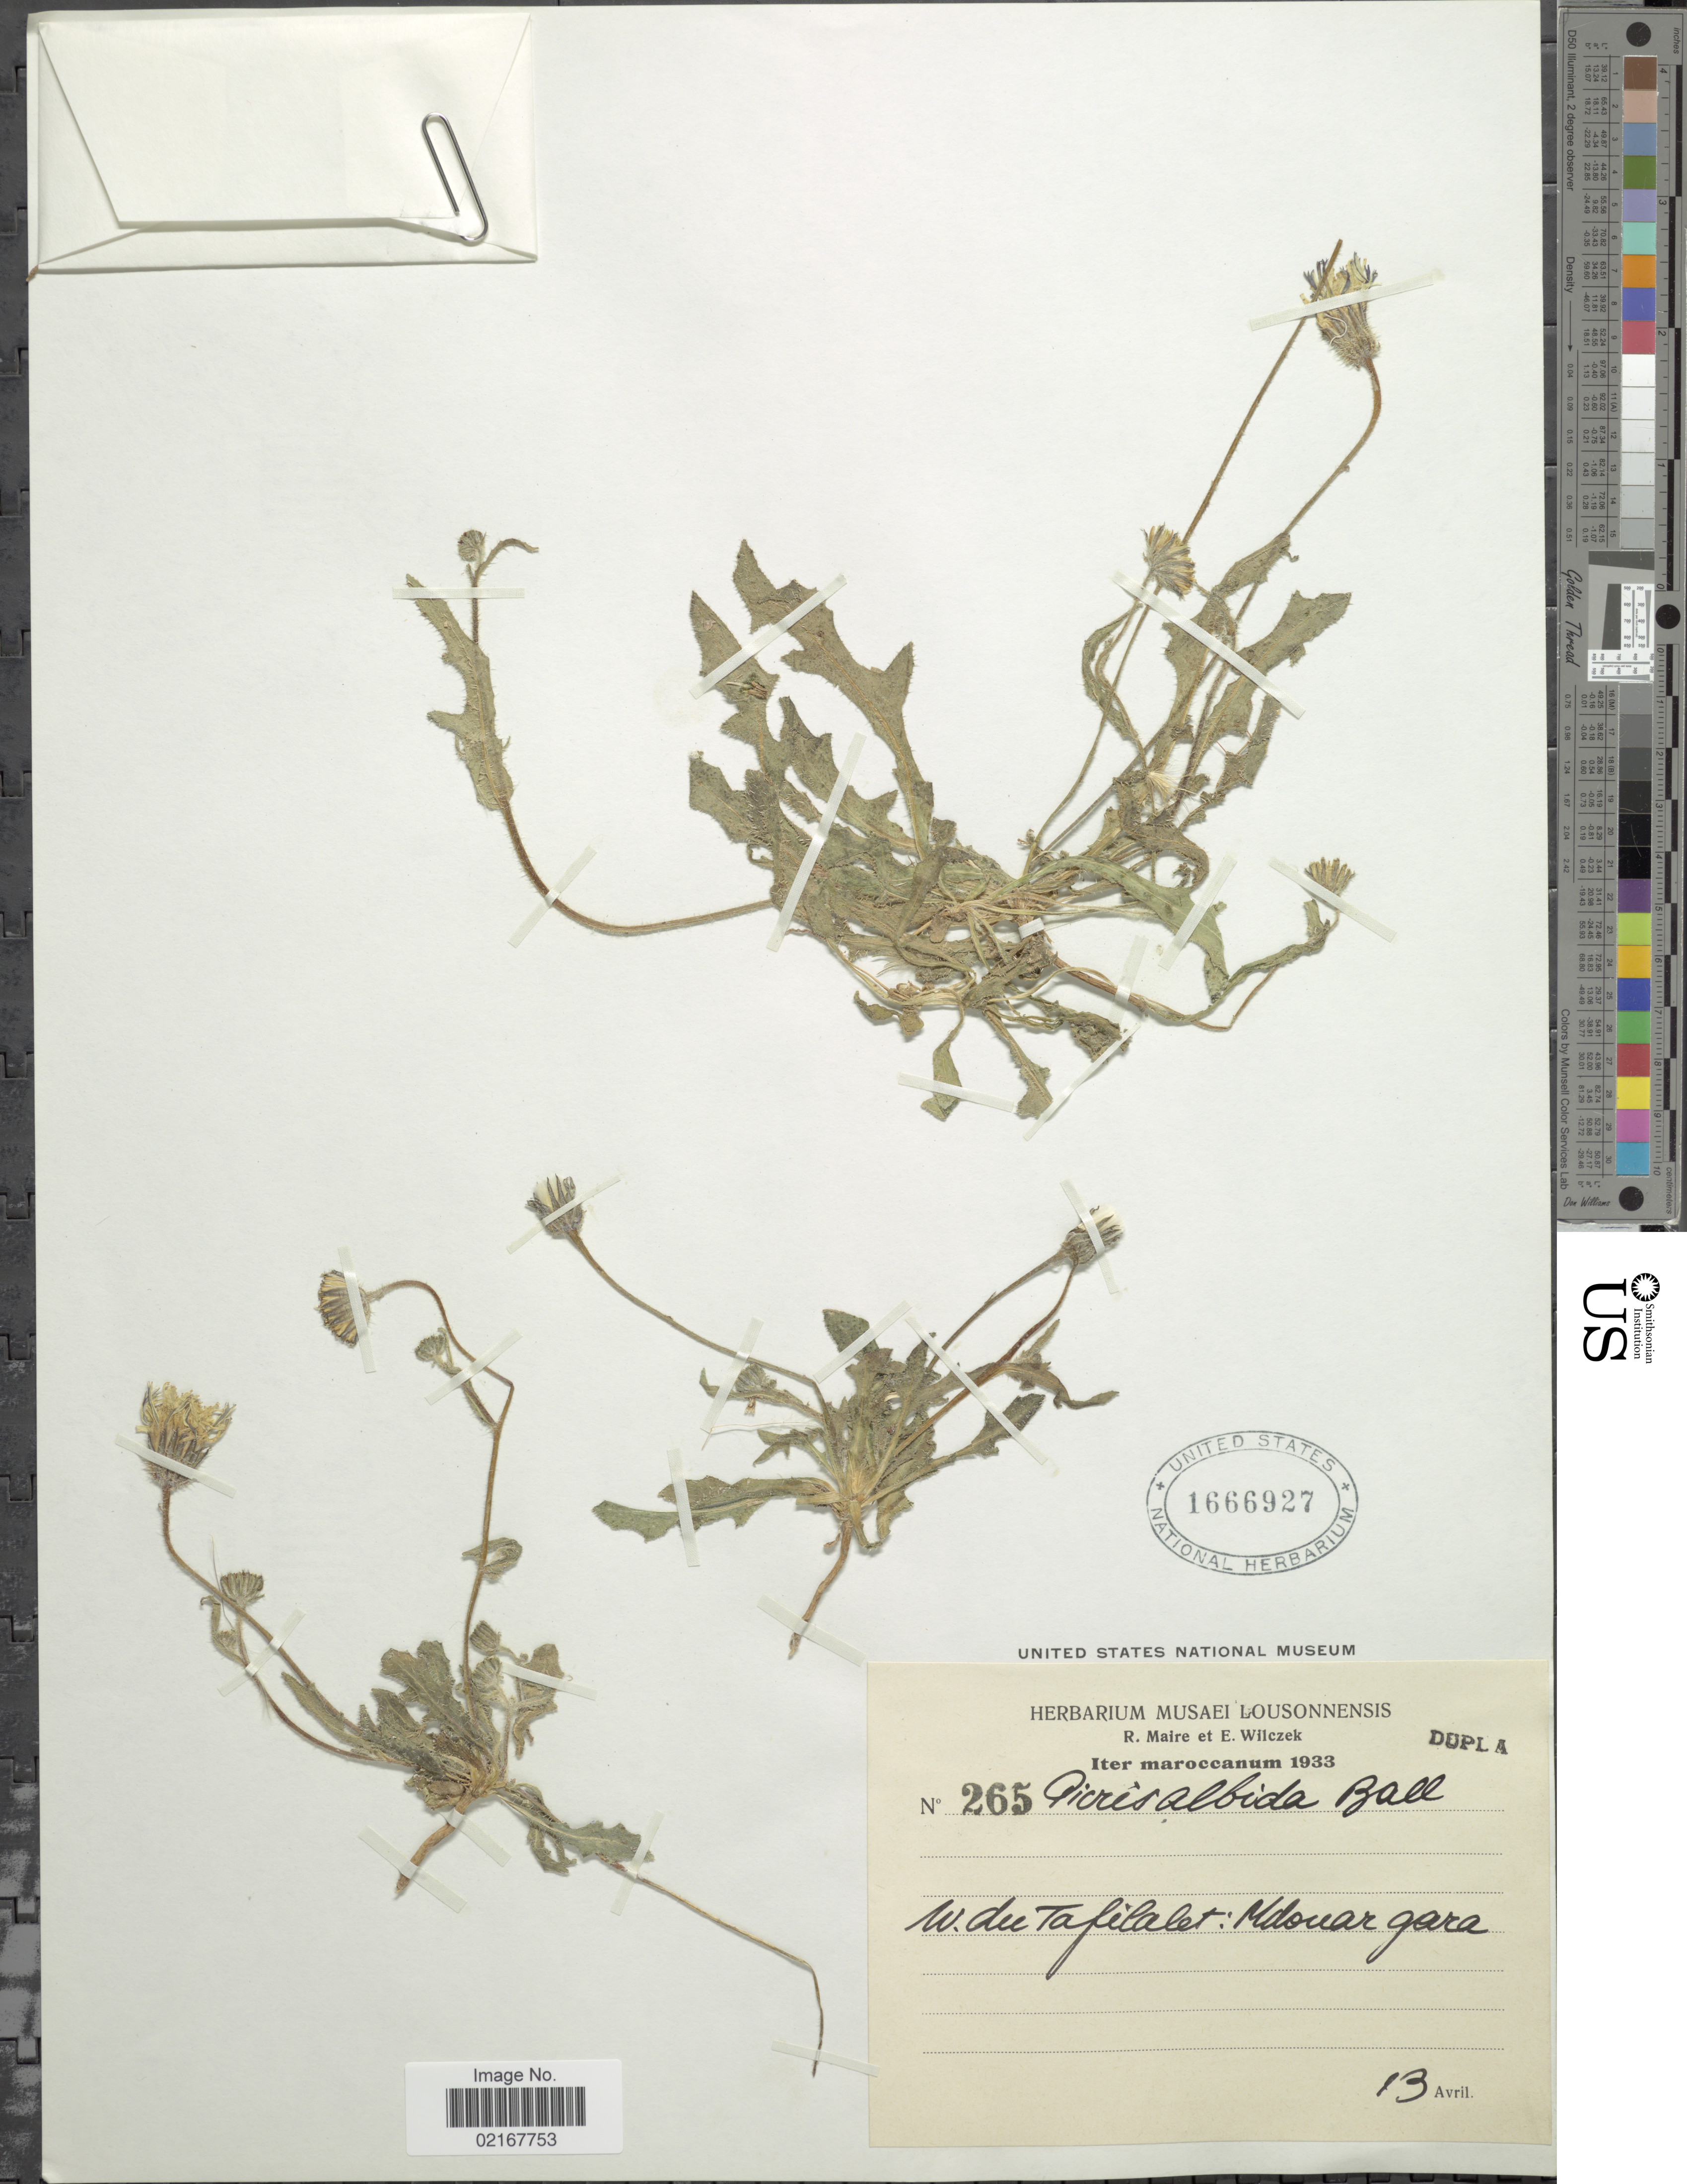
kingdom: Plantae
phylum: Tracheophyta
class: Magnoliopsida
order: Asterales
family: Asteraceae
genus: Picris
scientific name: Picris albida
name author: Ball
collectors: R. C. Maire & E. Wilczek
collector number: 265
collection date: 1933-04-13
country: Morocco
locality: W. du Tafilalet, Mdouar gara.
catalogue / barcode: US 1666927